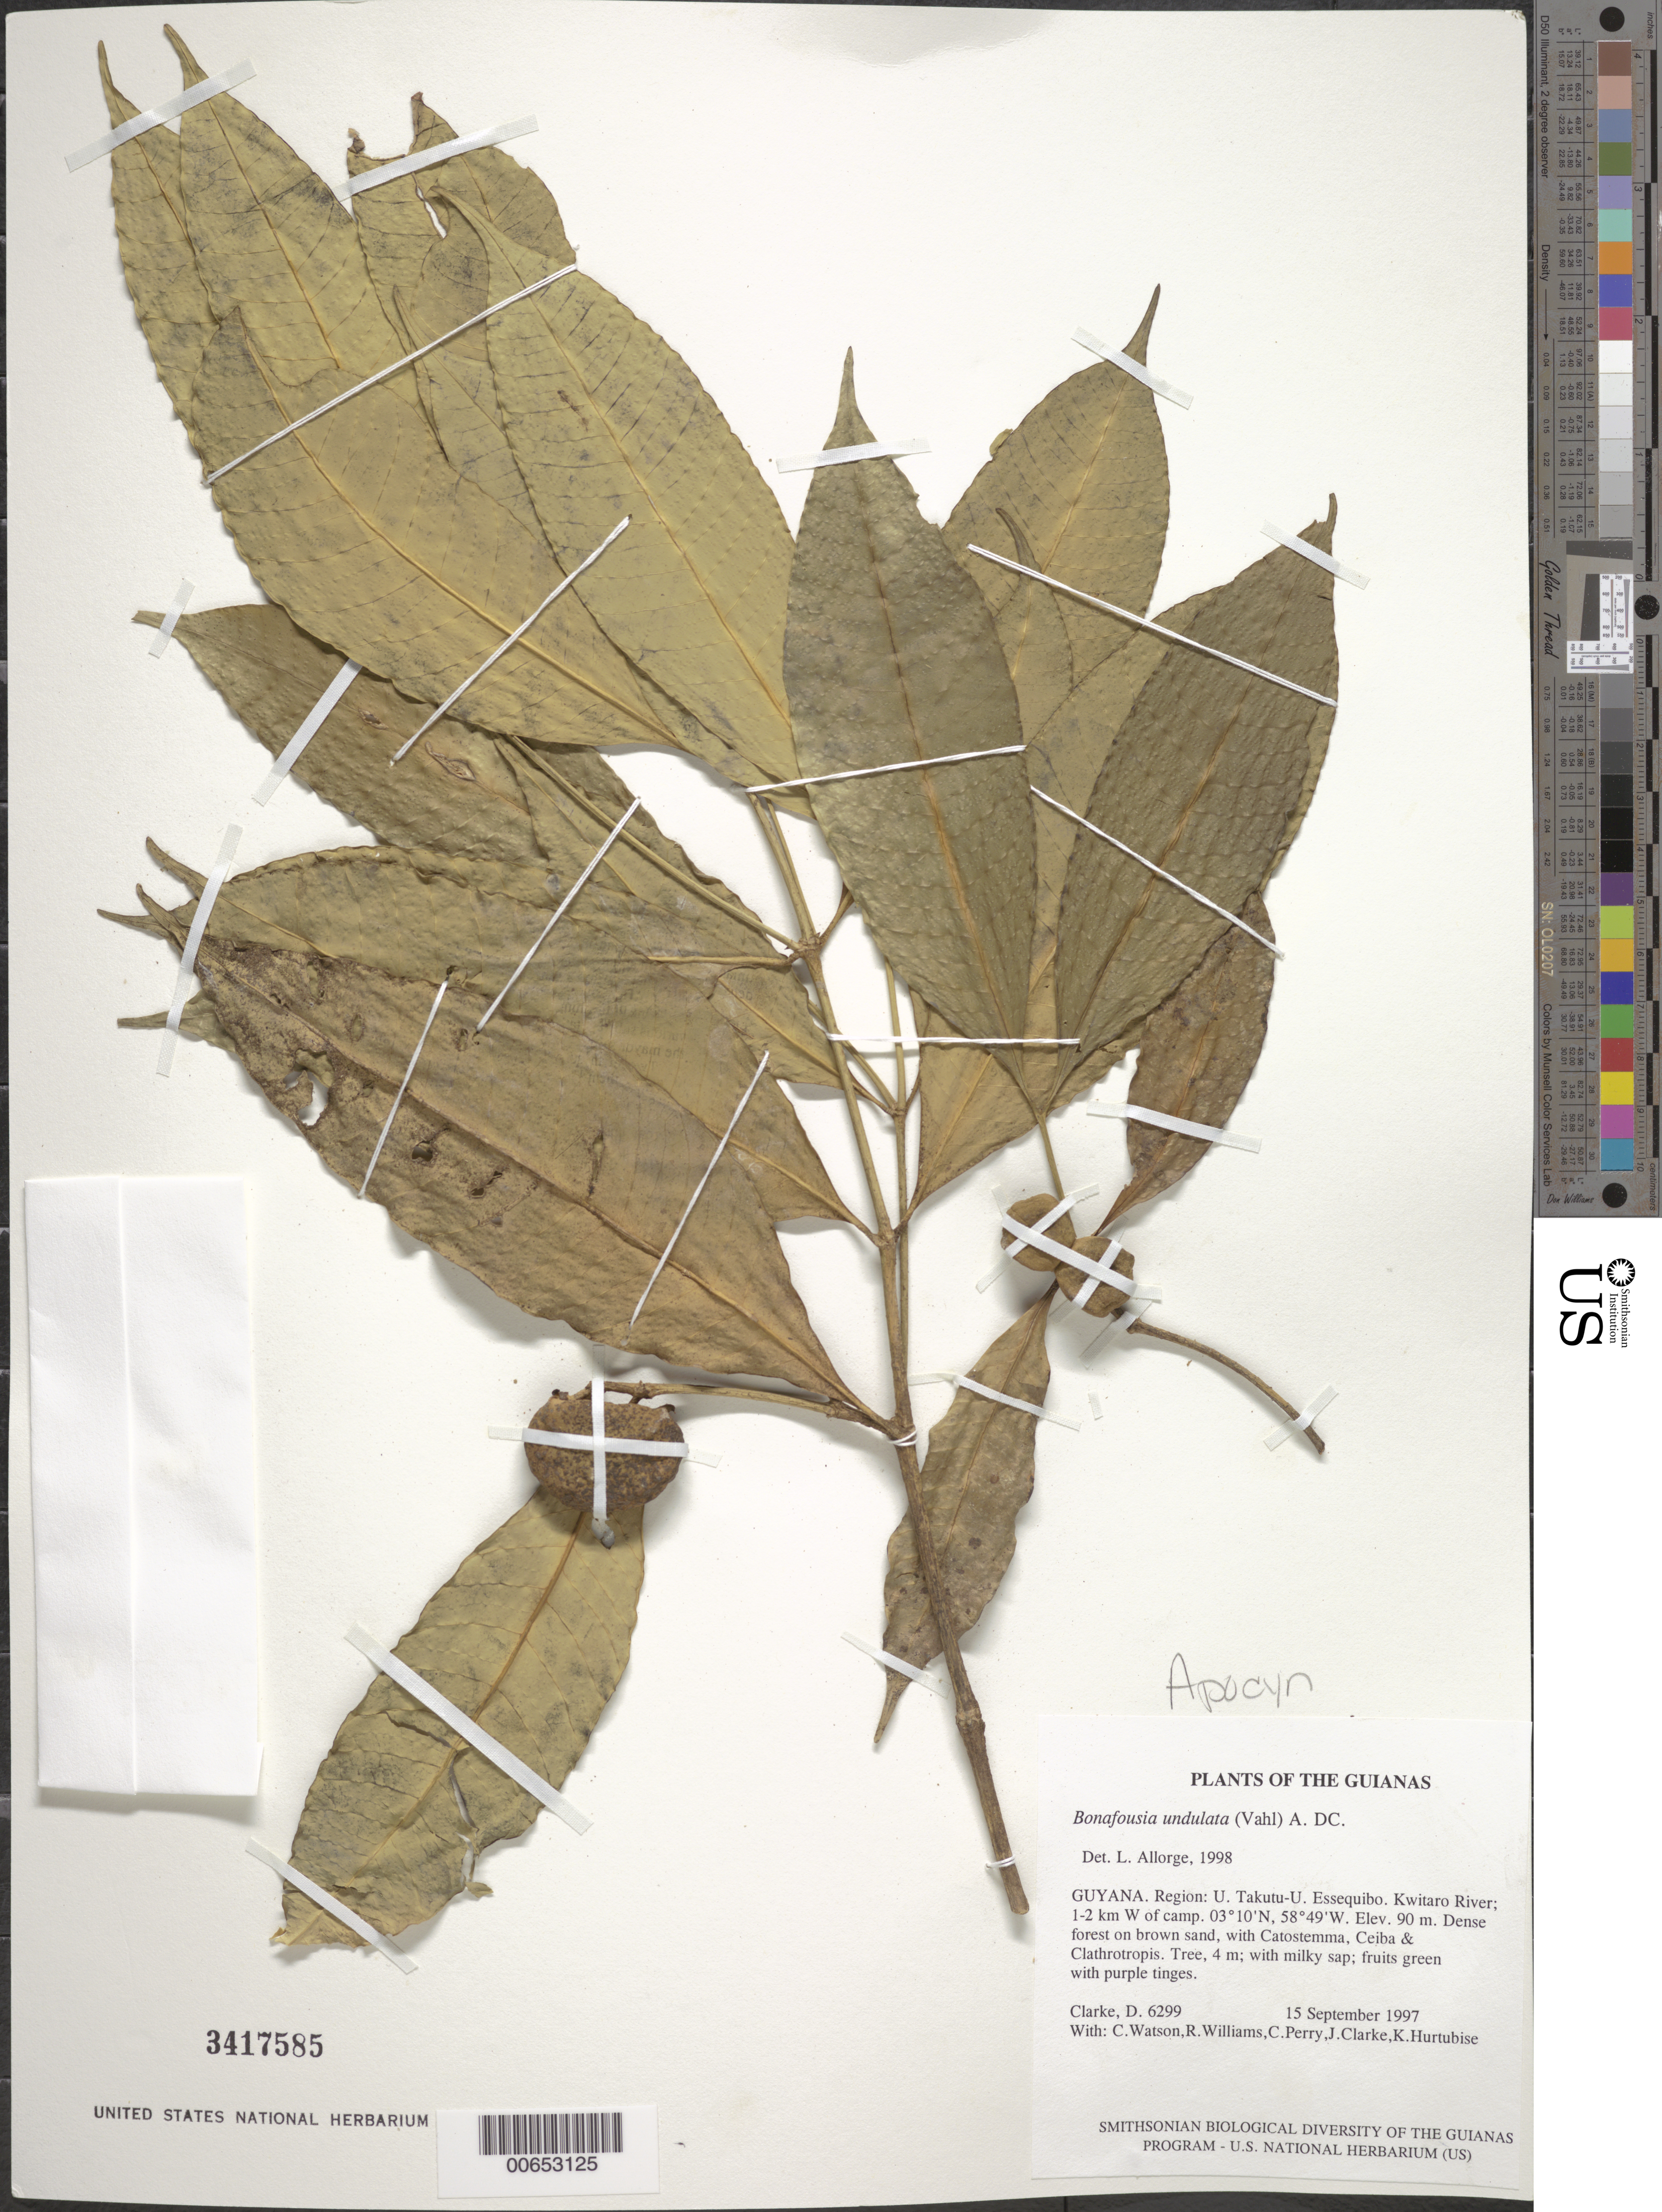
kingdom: Plantae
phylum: Tracheophyta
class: Magnoliopsida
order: Gentianales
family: Apocynaceae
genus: Bonafousia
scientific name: Bonafousia undulata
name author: (Vahl) A. DC.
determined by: Allorge, L.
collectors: H. D. Clarke, C. Watson, R. Williams, C. Perry, J. Clarke & K. Hurtubise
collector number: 6299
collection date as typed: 15 September 1997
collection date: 1997-09-15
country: Guyana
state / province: U. Takutu-U. Essequibo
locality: Kwitaro River; 1-2 km W of camp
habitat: Dense forest on brown sand, with Catostemma, Ceiba & Clathrotropis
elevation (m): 90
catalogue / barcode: US 3417585